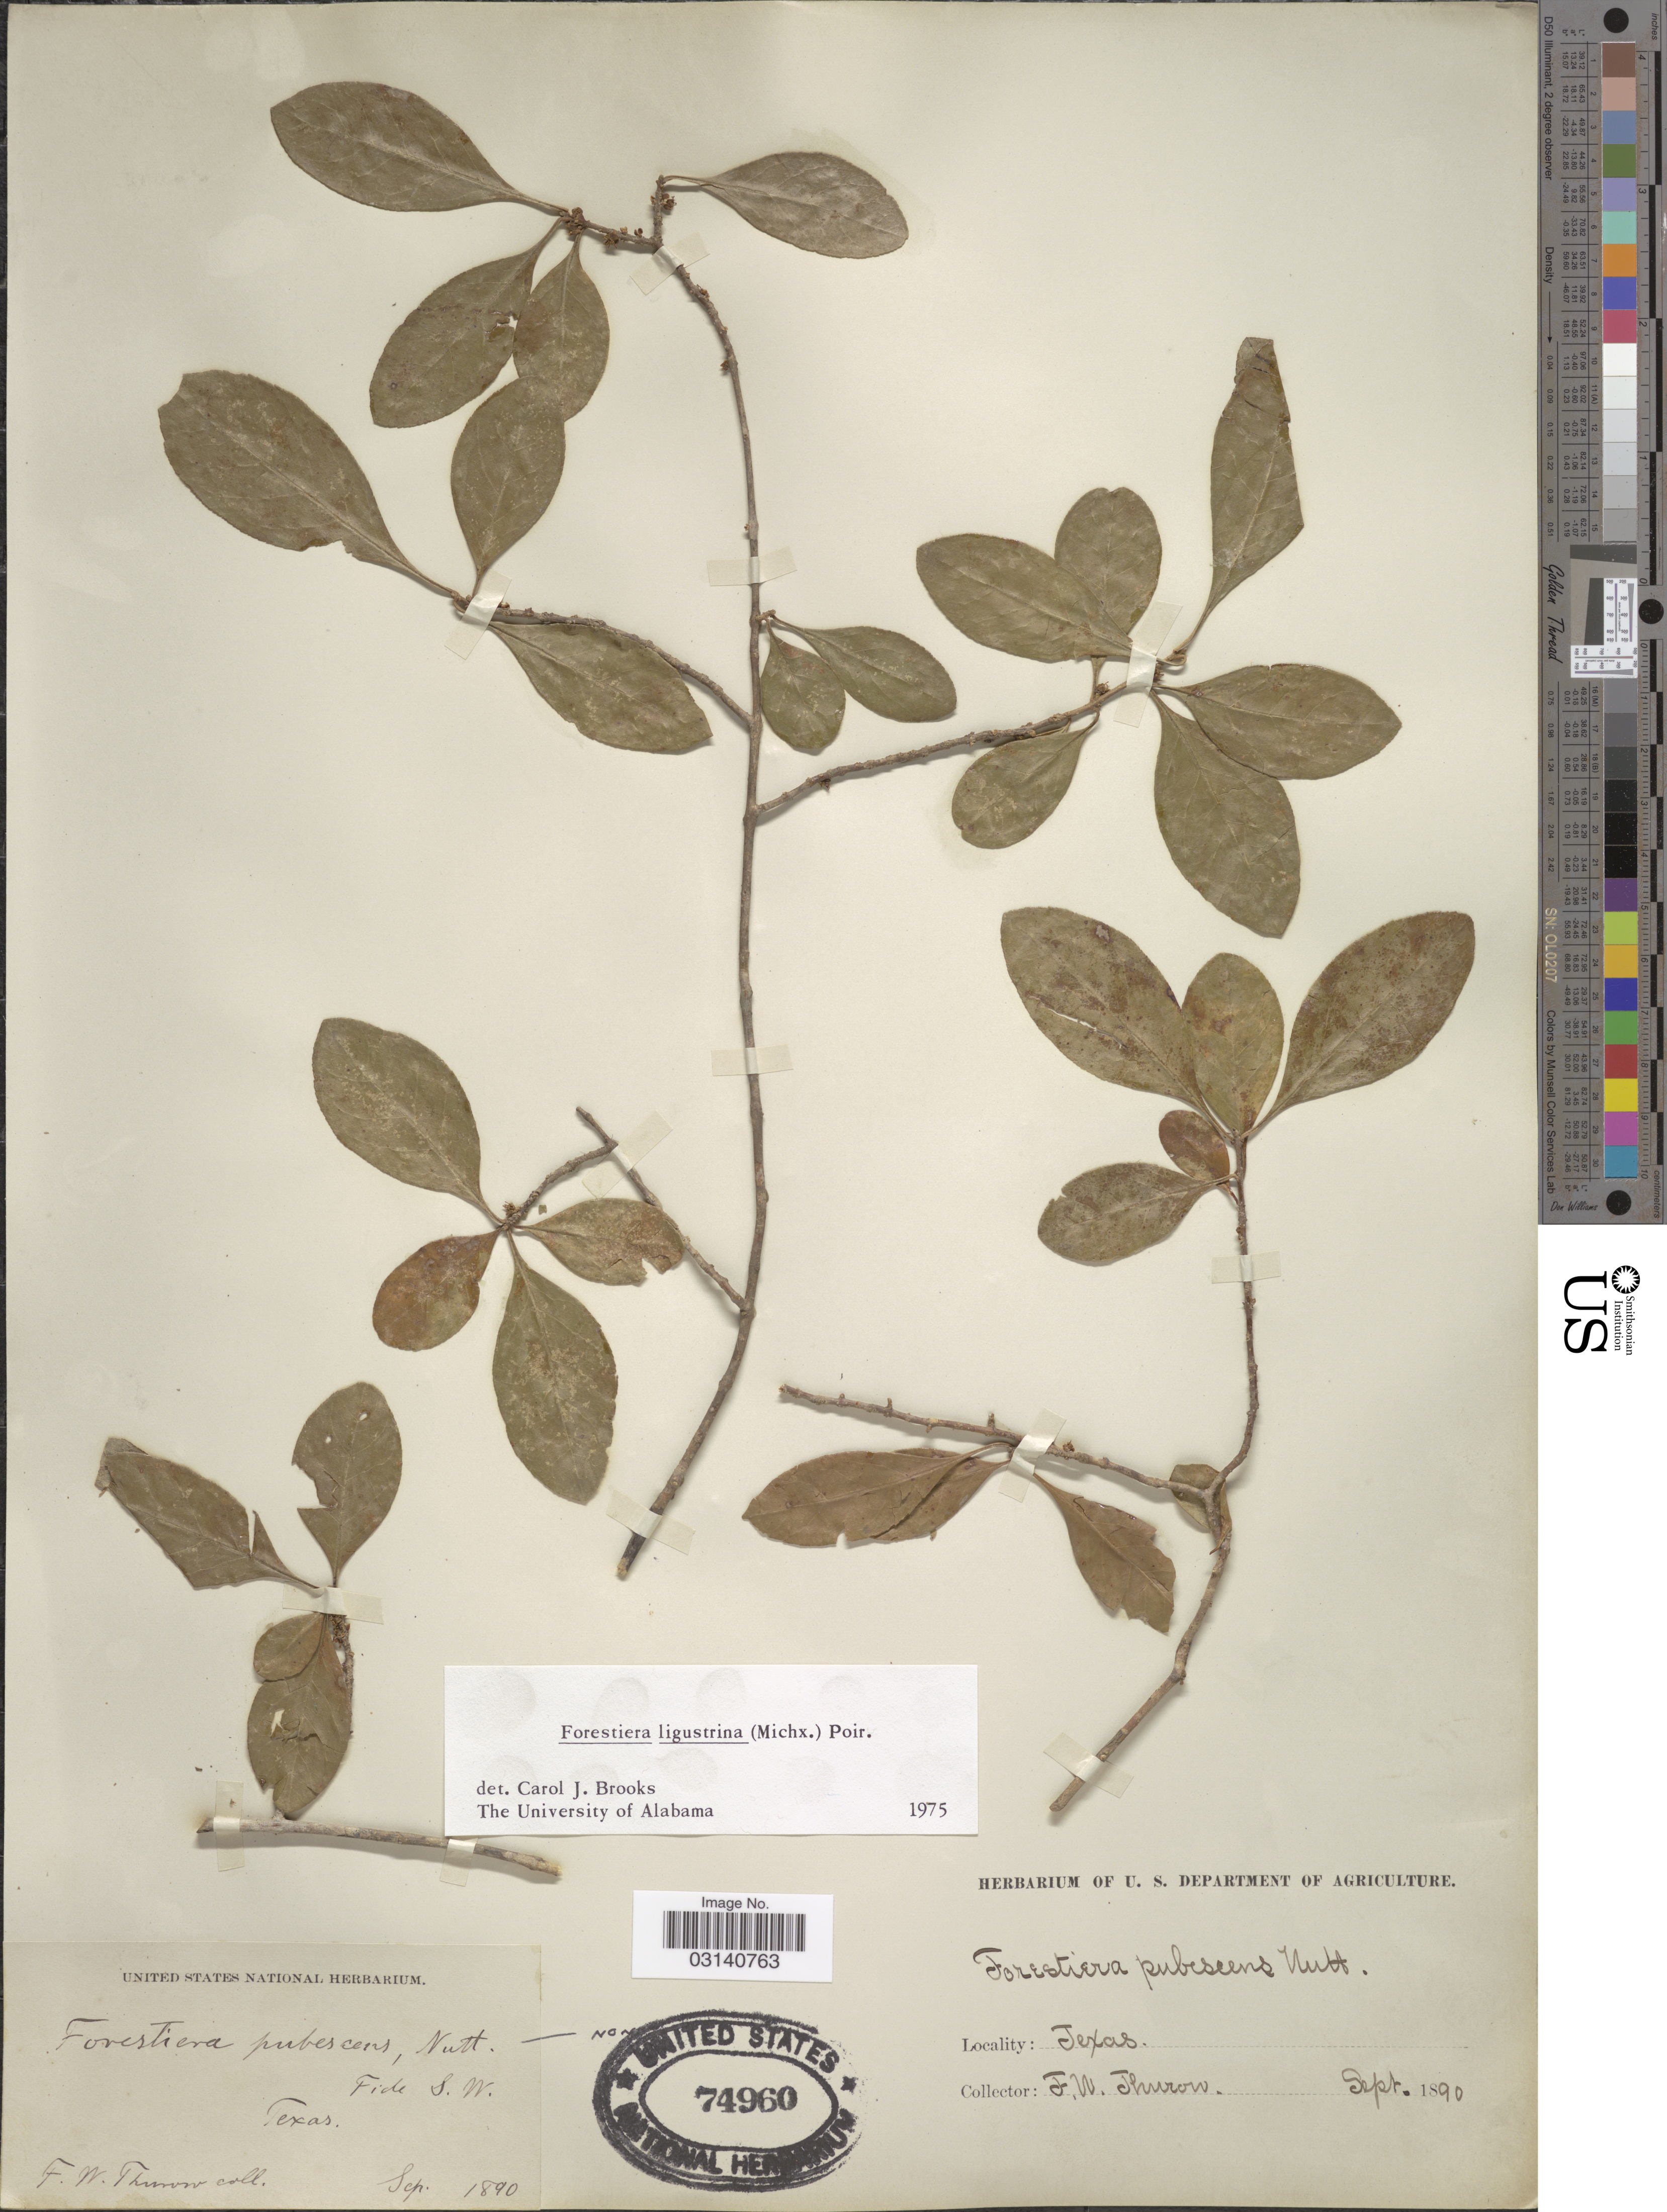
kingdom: Plantae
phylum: Tracheophyta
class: Magnoliopsida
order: Lamiales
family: Oleaceae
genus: Forestiera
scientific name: Forestiera ligustrina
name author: (Michx.) Poir.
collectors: F. W. Thurow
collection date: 1890-09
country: United States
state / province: Texas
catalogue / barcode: US 74960